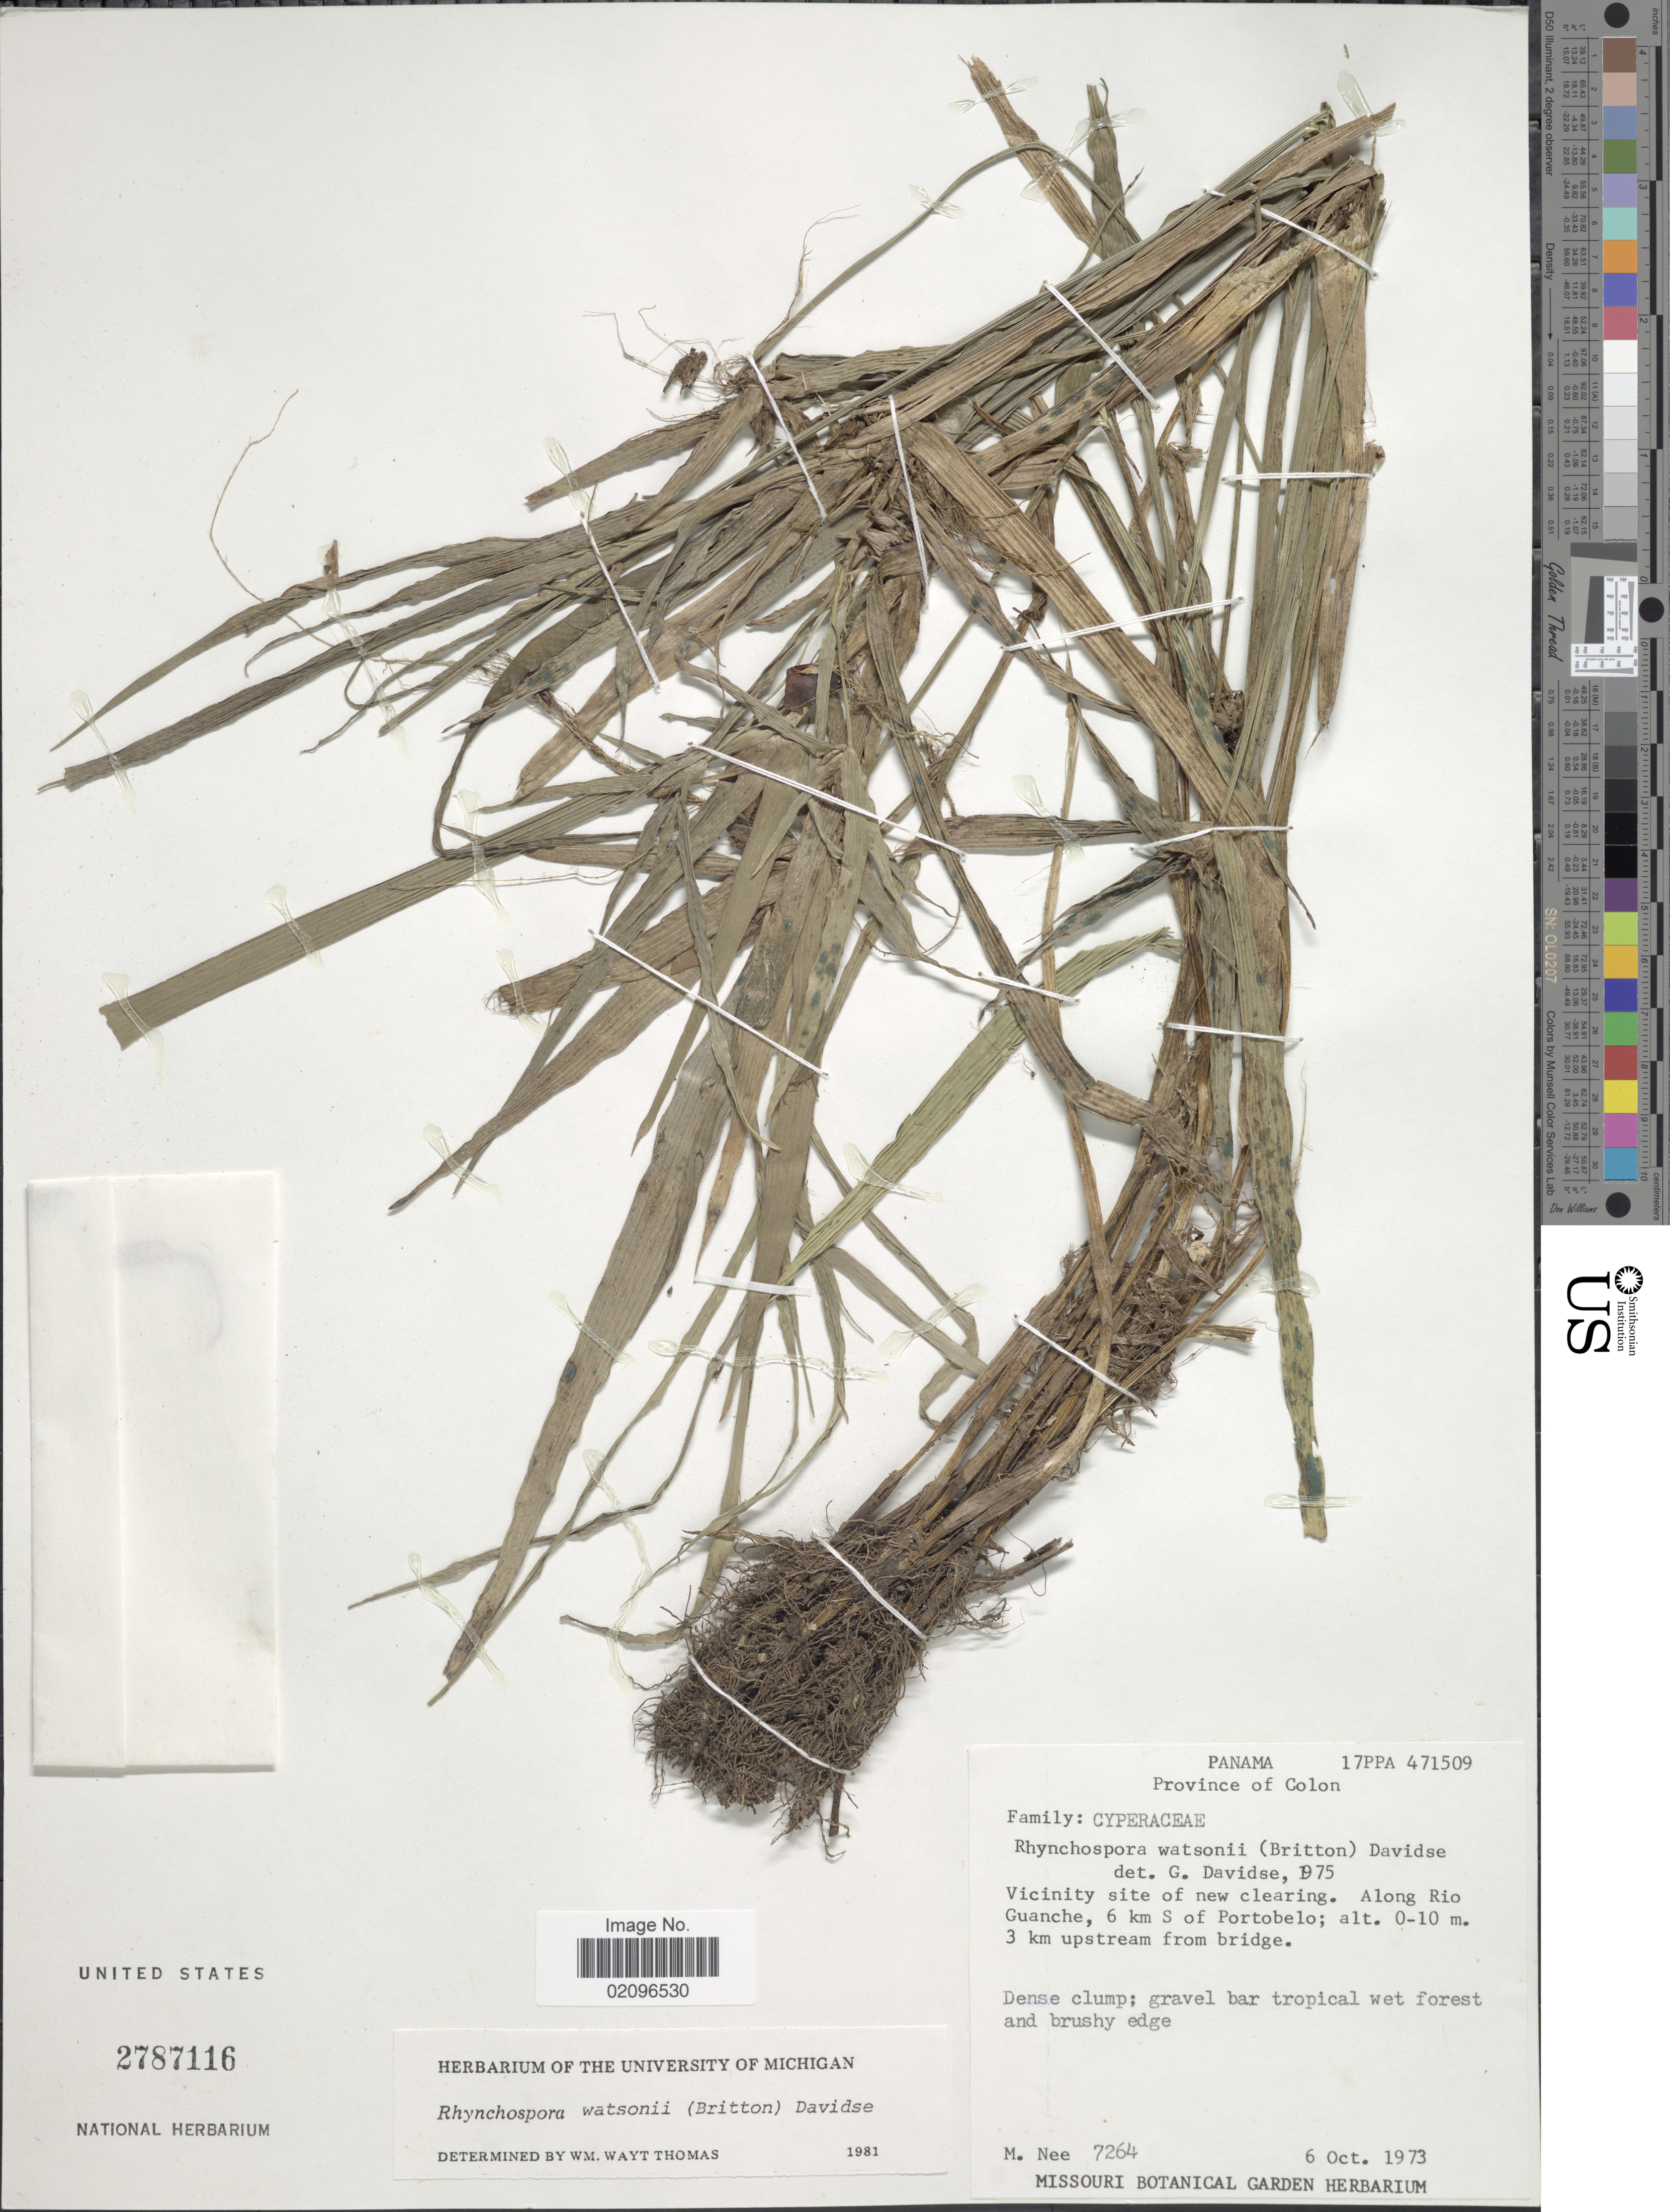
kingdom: Plantae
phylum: Tracheophyta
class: Liliopsida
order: Poales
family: Cyperaceae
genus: Rhynchospora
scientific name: Rhynchospora watsonii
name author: (Britton) Davidse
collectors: M. Nee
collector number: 7264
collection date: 1973-10-06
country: Panama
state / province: Colón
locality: Province of Colon, Vicinity site of new clearing, Along Rio Guanche, 6 km of Portobelo. 3 km upstream from bridge.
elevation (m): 0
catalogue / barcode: US 2787116